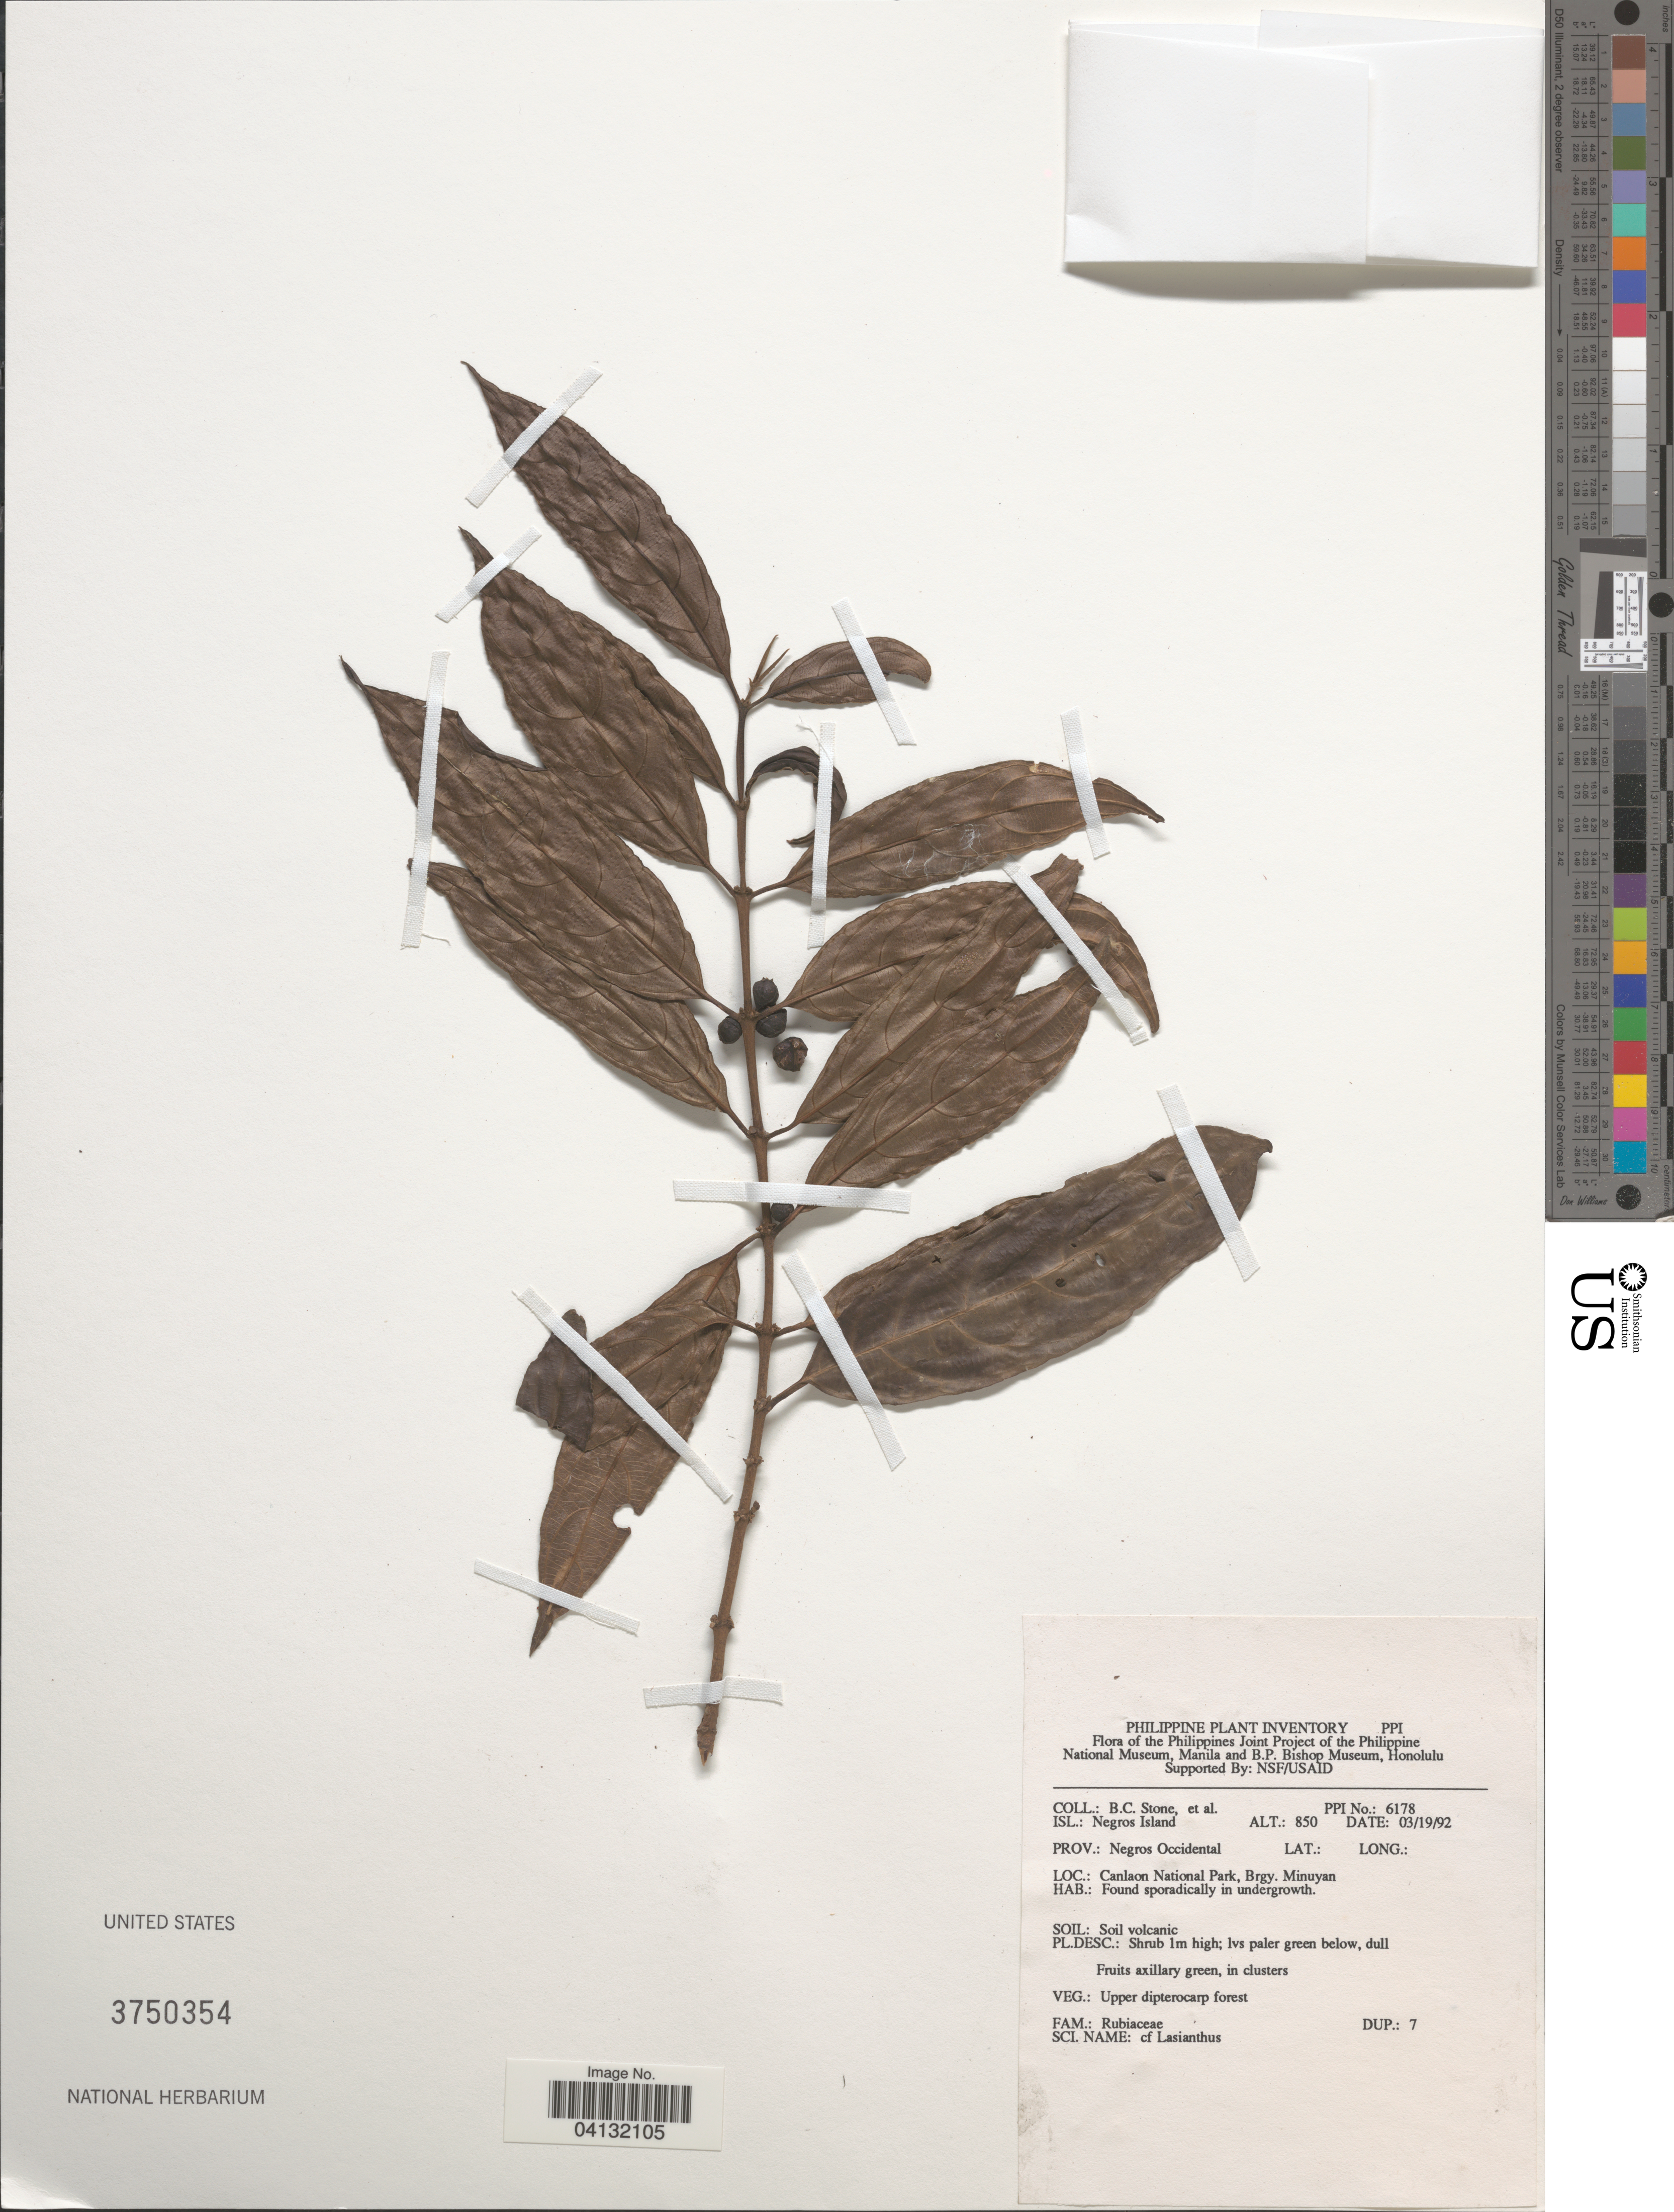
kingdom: Plantae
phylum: Tracheophyta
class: Magnoliopsida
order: Gentianales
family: Rubiaceae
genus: Lasianthus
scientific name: Lasianthus sp.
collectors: B. C. Stone & et al.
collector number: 6178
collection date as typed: Transcribed d/m/y: 19/3/92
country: Philippines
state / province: Western Visayas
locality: Isl.: Negros Island. Prov.: Negros Occidental. Canlaon National Park, Brgy. Minuyan.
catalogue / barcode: US 3750354